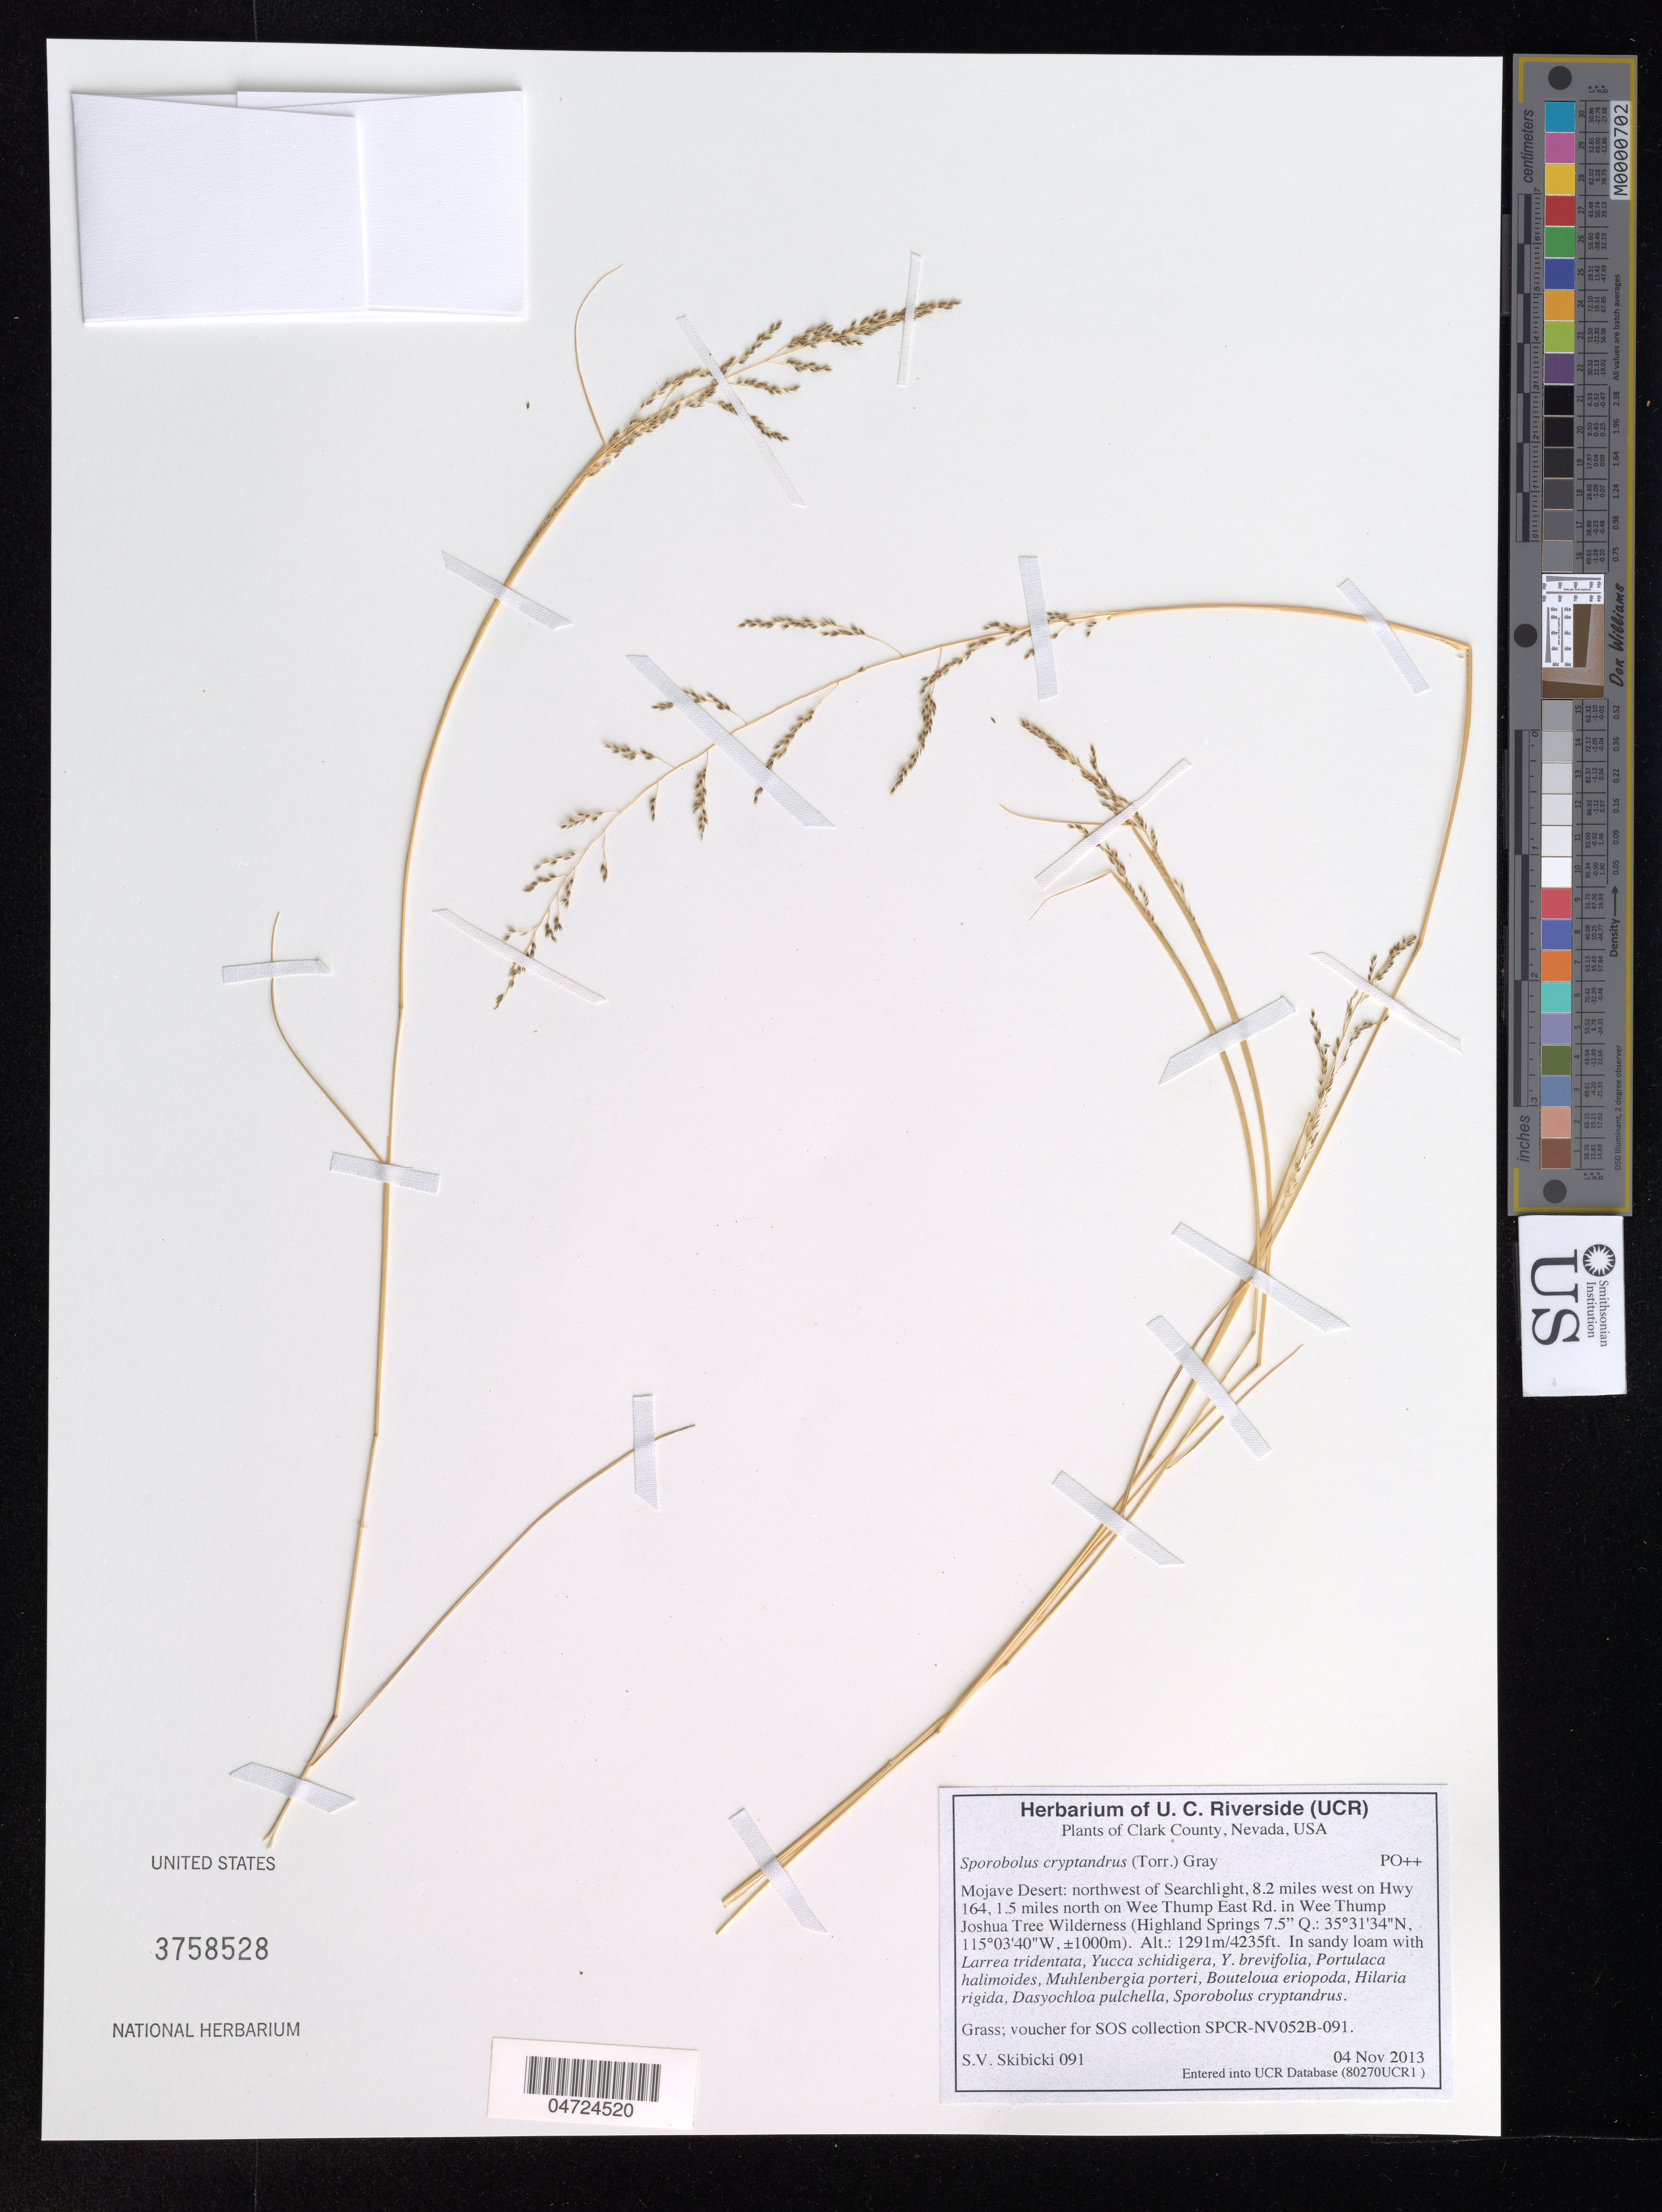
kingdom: Plantae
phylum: Tracheophyta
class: Liliopsida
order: Poales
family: Poaceae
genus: Sporobolus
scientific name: Sporobolus cryptandrus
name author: (Torr.) A. Gray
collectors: S. Skibicki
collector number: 091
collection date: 2013-11-04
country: United States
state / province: Nevada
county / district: Clark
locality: Clark County. Mojave Desert: northwest of Searchlight, 8.2 miles west on Hwy 164, 1.5 miles north on Wee Thump East Rd. in Wee Thump Joshua Tree Wilderness (Highland Springs 7.5" Q.).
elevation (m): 1291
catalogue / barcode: US 3758528